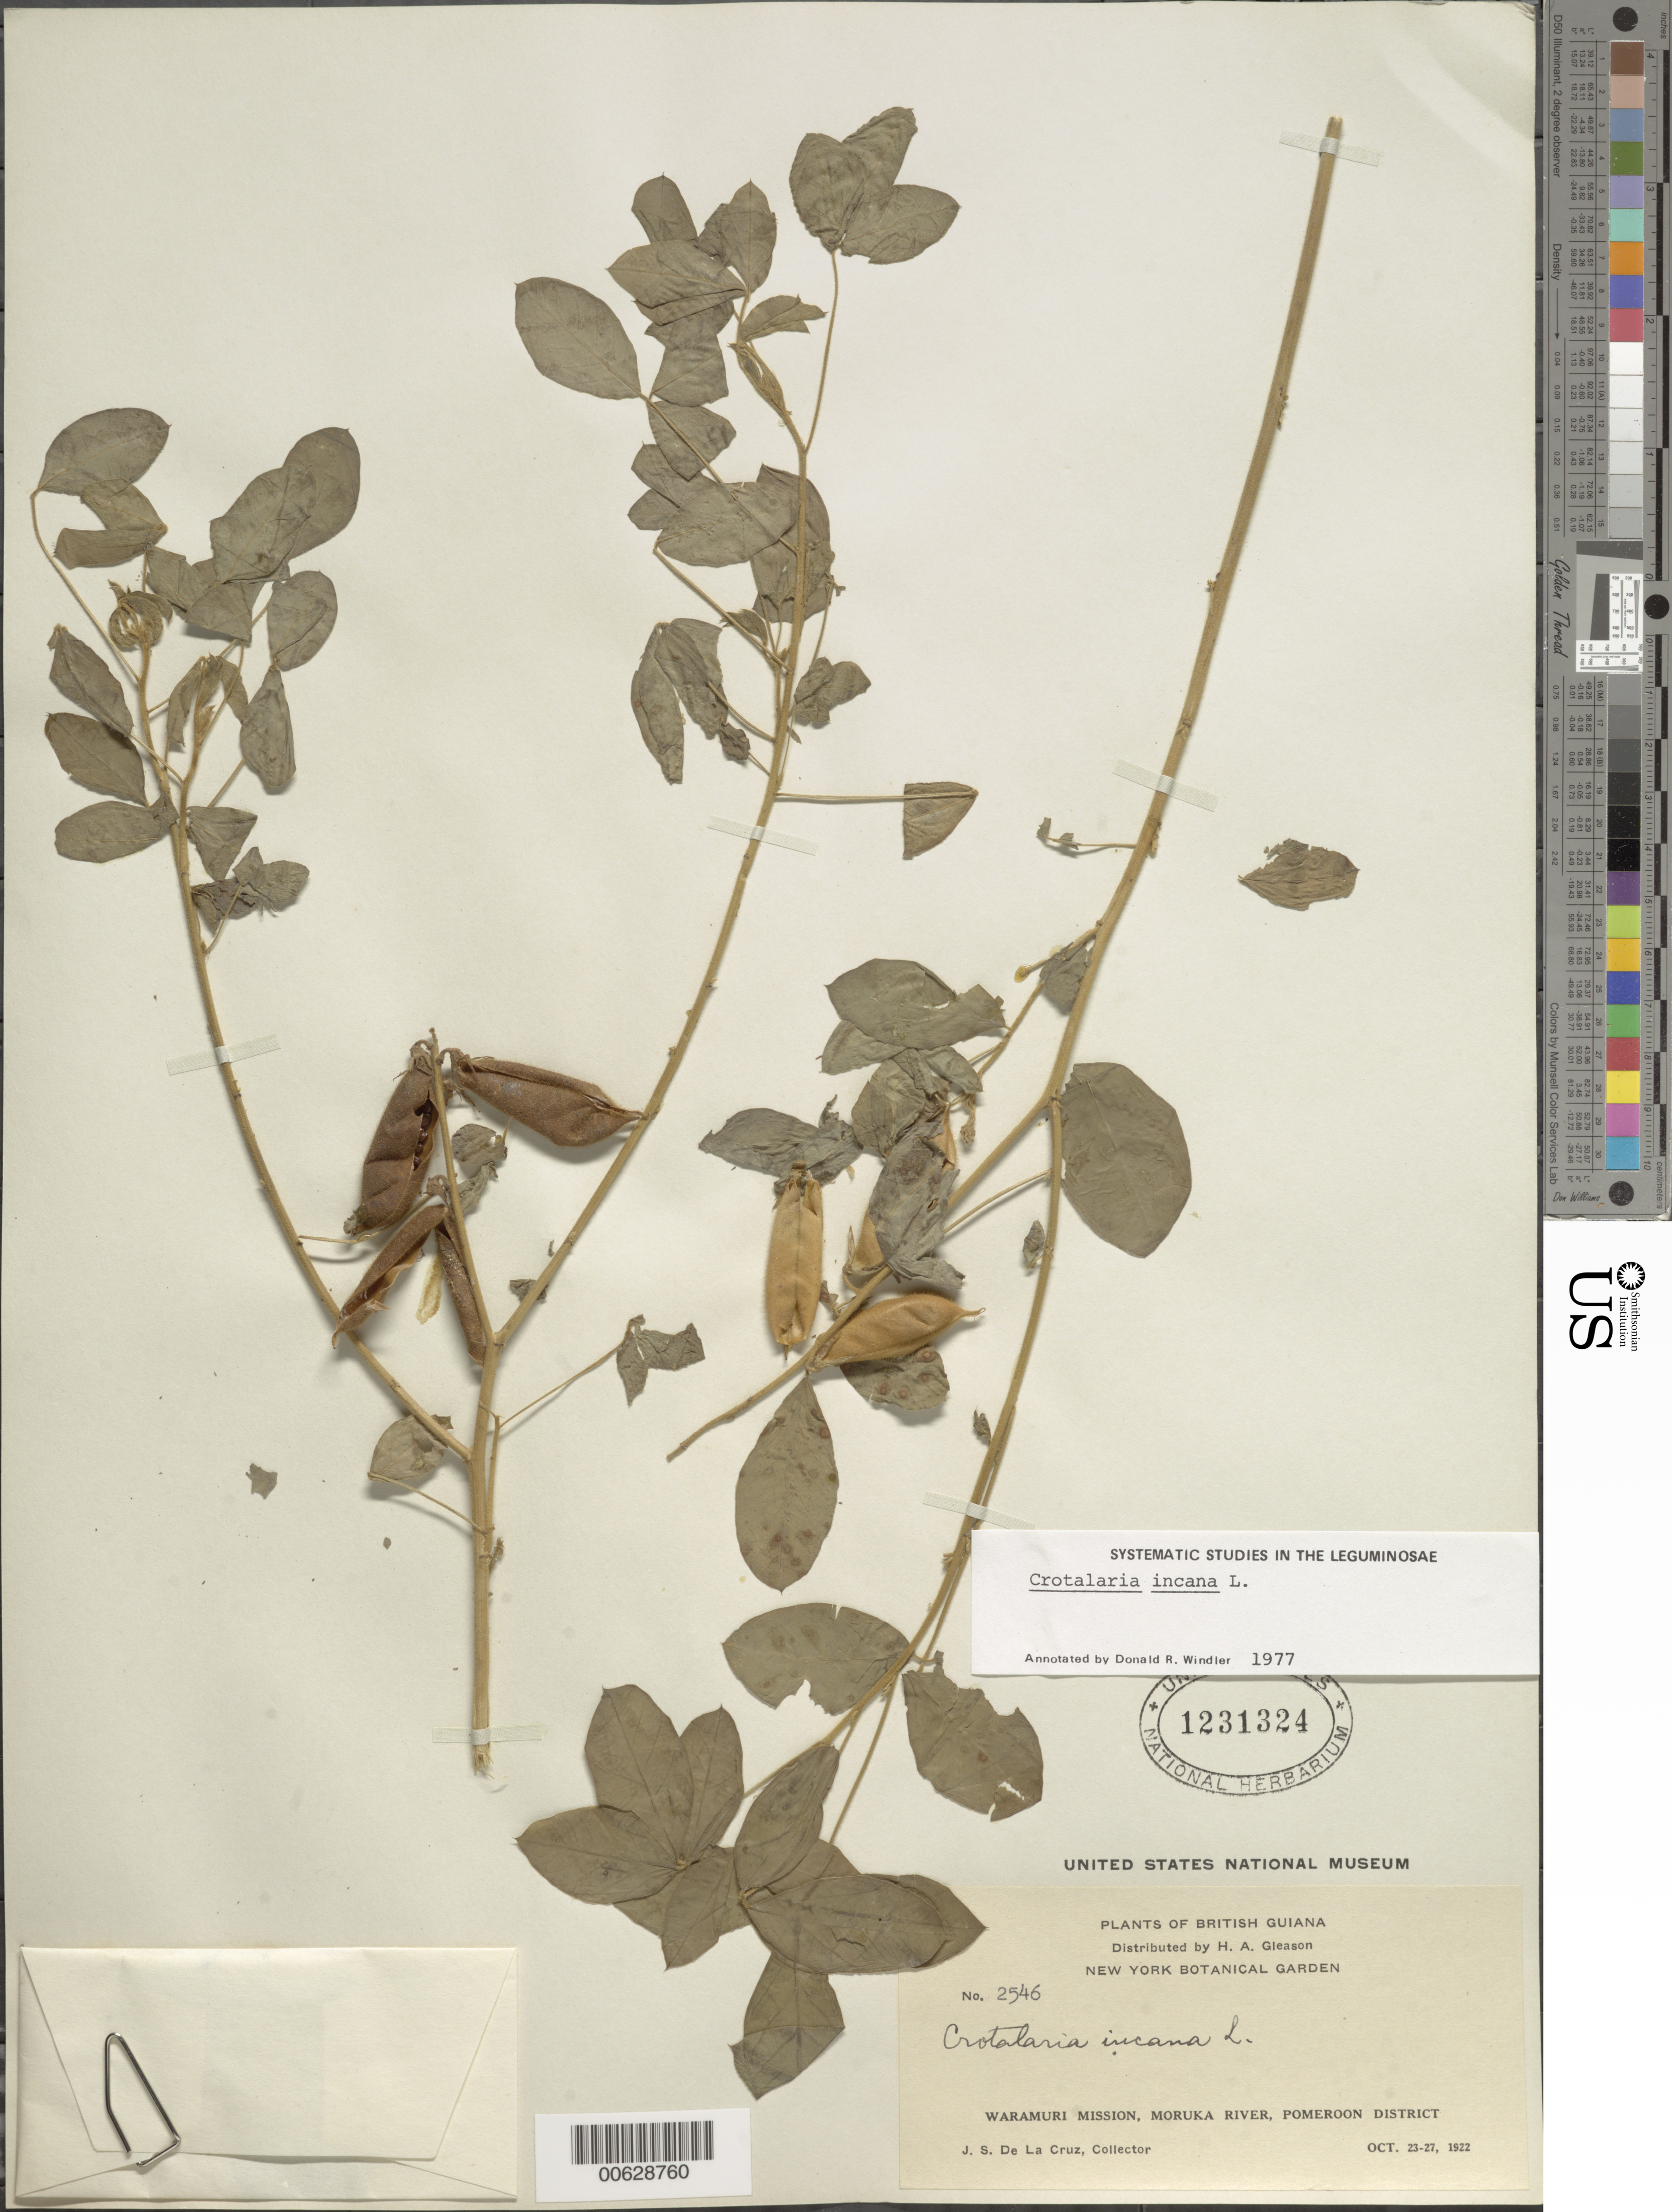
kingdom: Plantae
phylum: Tracheophyta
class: Magnoliopsida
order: Fabales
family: Fabaceae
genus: Crotalaria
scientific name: Crotalaria incana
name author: L.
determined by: Windler, D. R.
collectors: J. S. de la Cruz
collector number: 2546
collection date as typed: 23-Oct-22 to 27-Oct-22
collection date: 1922-10-23/1922-10-27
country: Guyana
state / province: Pomeroon-Supenaam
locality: Waramuri Mission, Moruka R., Pomeroon Dist.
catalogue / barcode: US 1231324